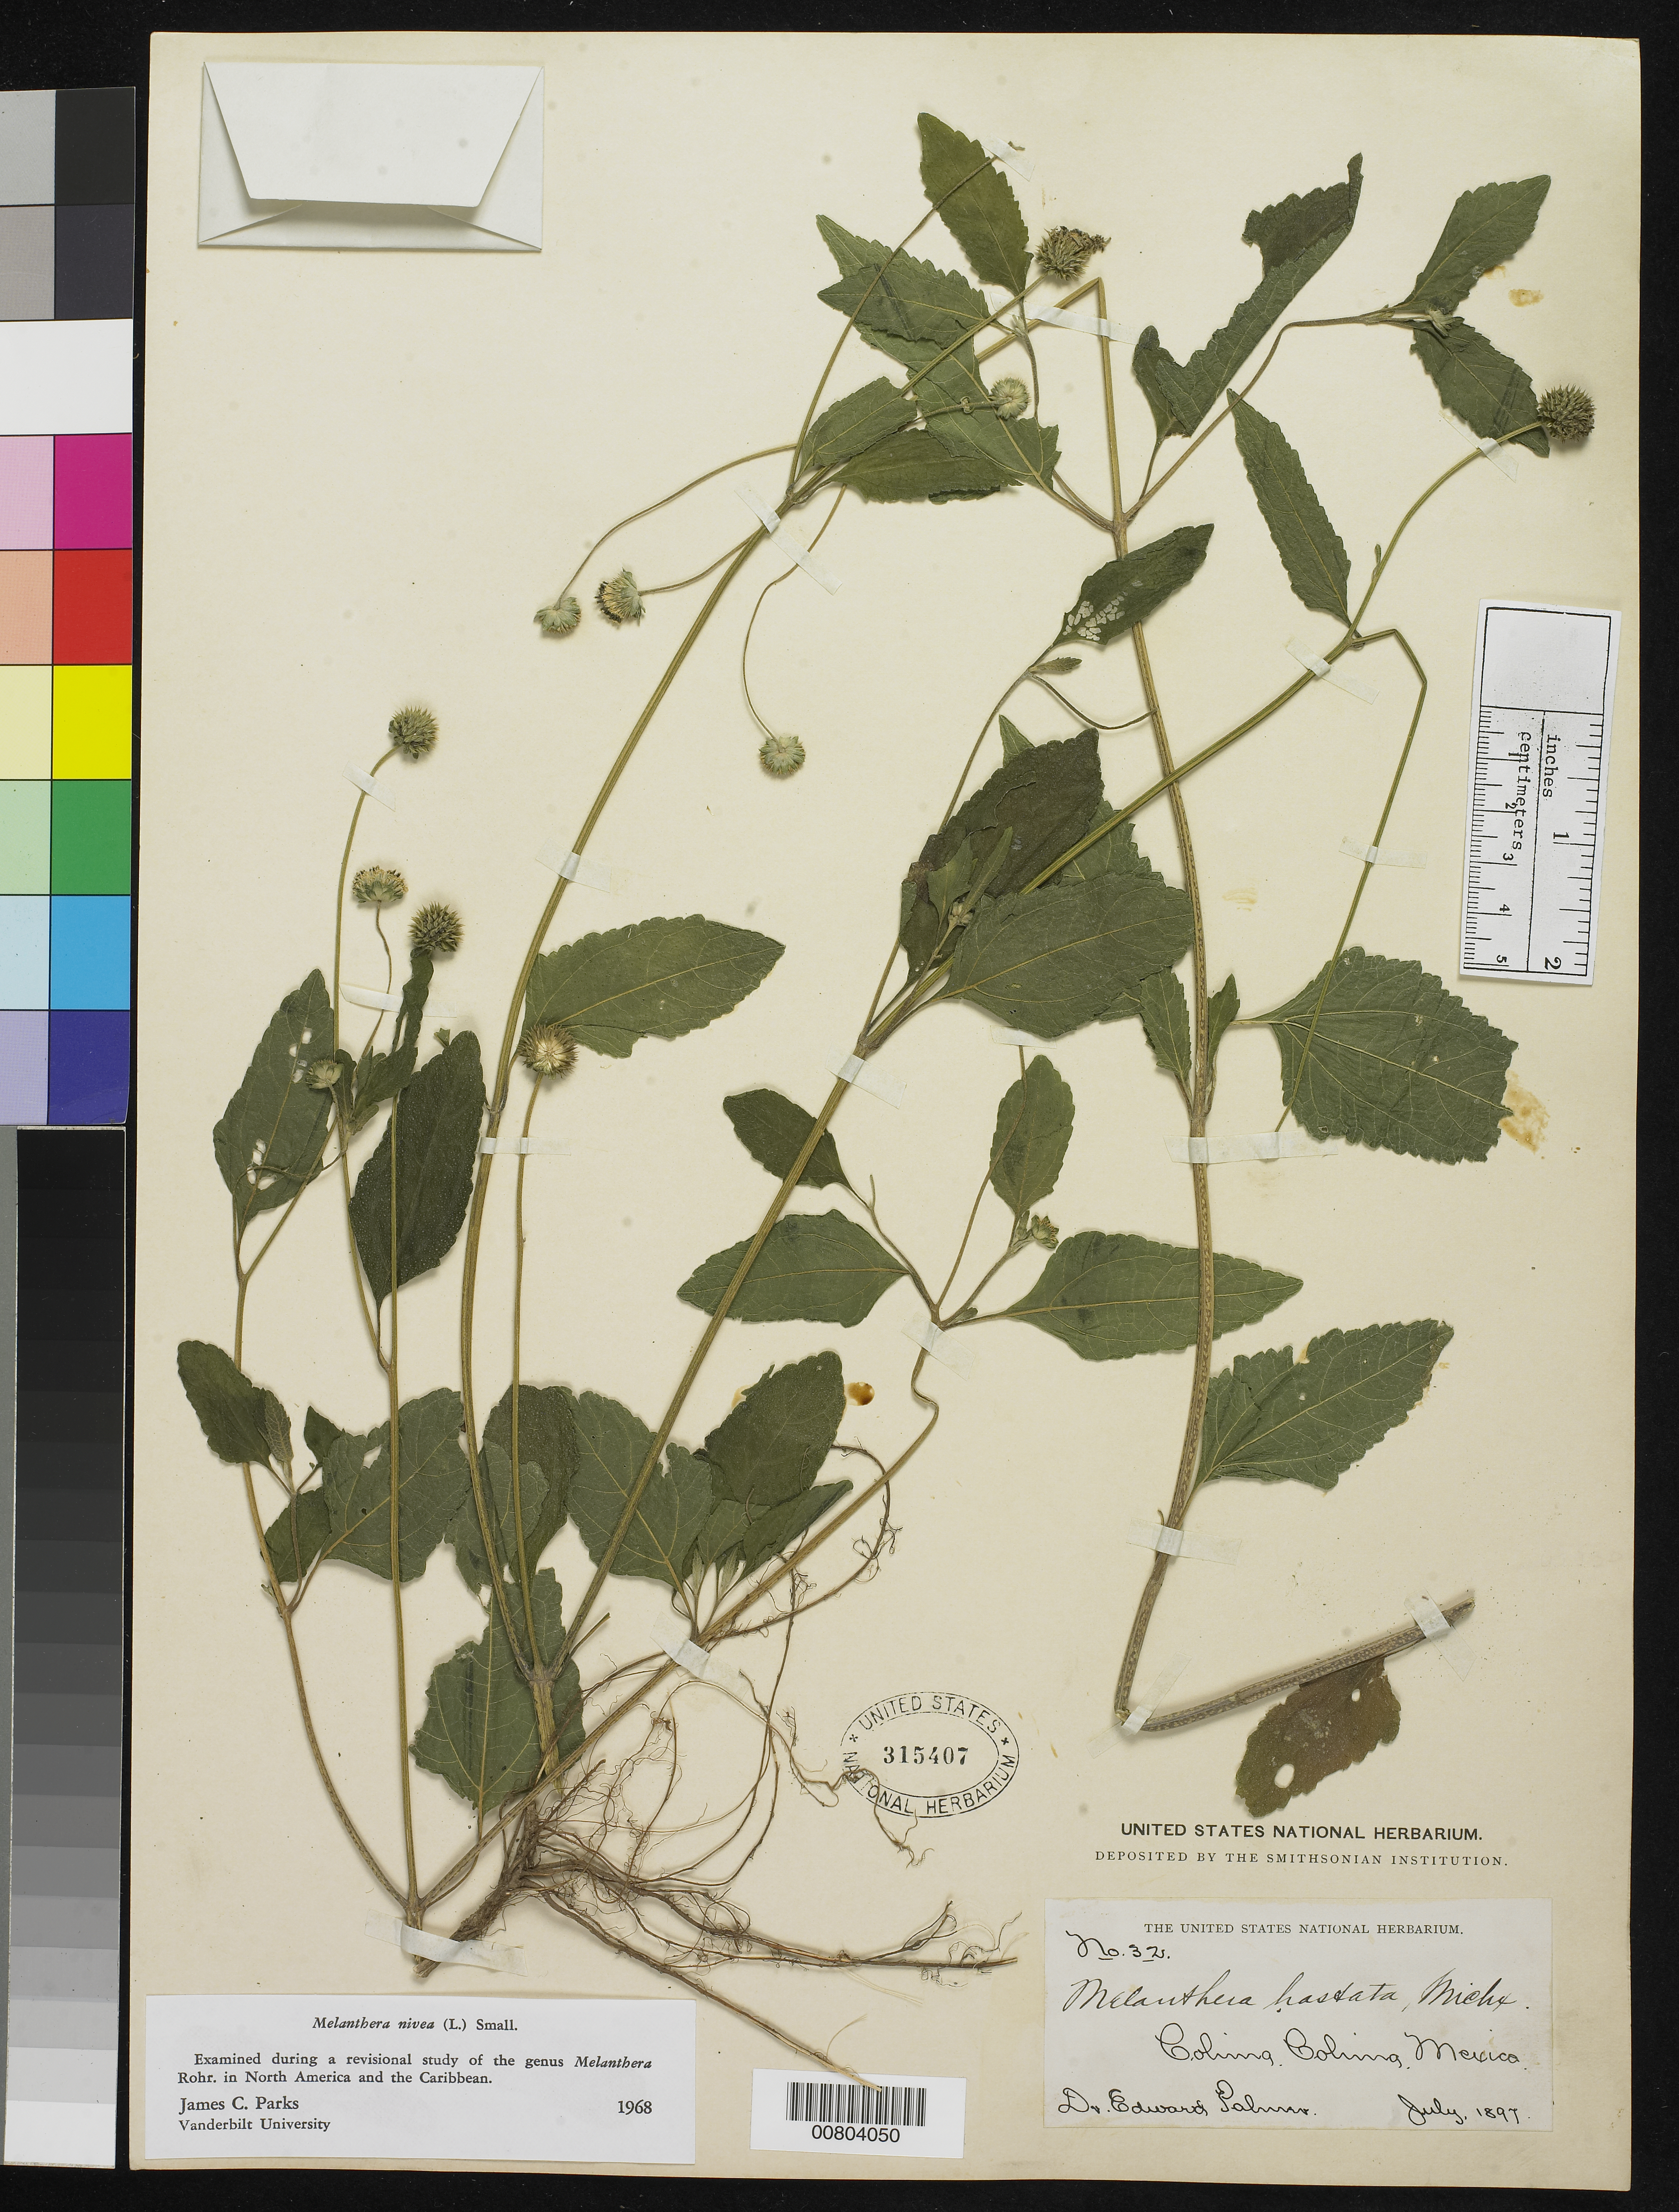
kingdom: Plantae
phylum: Tracheophyta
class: Magnoliopsida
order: Asterales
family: Asteraceae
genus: Melanthera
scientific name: Melanthera nivea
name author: (L.) Small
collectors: E. Palmer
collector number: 32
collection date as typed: Jul 1897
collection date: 1897-07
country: Mexico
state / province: Colima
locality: Colima, Colima.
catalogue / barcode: US 315407